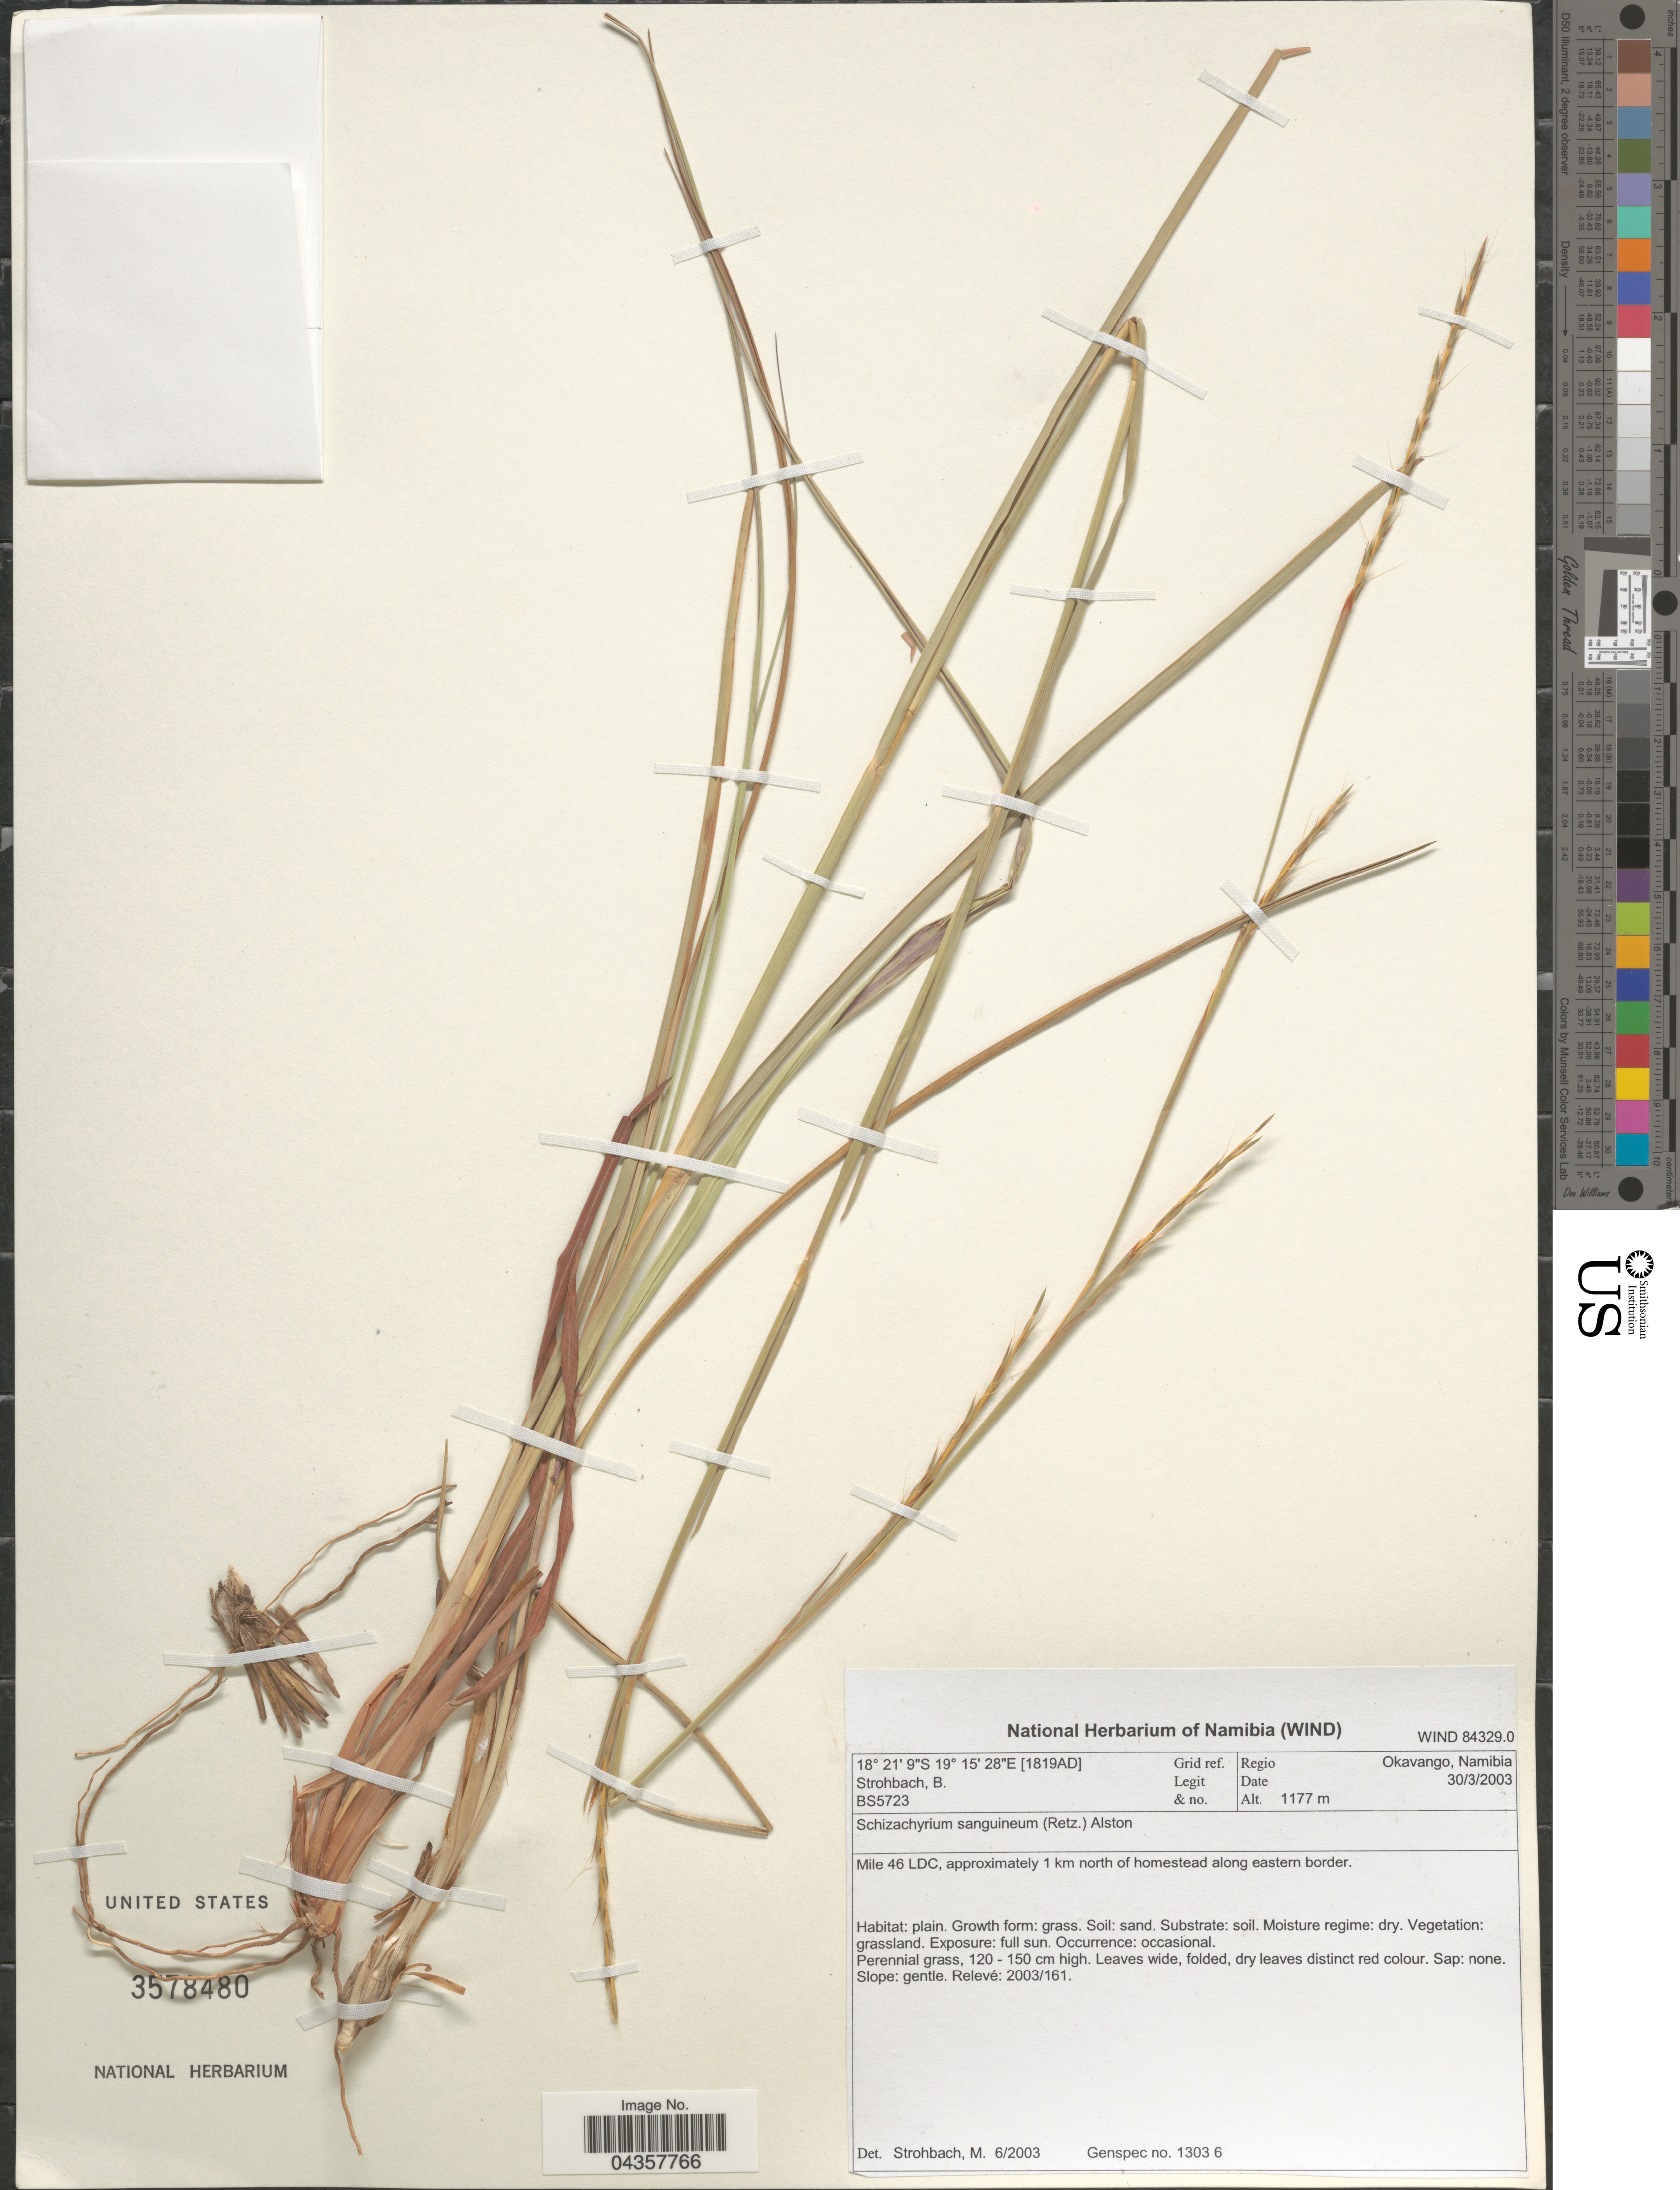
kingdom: Plantae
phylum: Tracheophyta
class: Liliopsida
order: Poales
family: Poaceae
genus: Schizachyrium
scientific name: Schizachyrium sanguineum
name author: (Retz.) Alston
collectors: B. Strohbach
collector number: BS5723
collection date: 2003-03-30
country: Namibia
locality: Grid ref. [1819AD]. Okavango. Mile 46 LDC, approximately 1 km north of homestead along eastern border.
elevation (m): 1177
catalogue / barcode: US 3578480